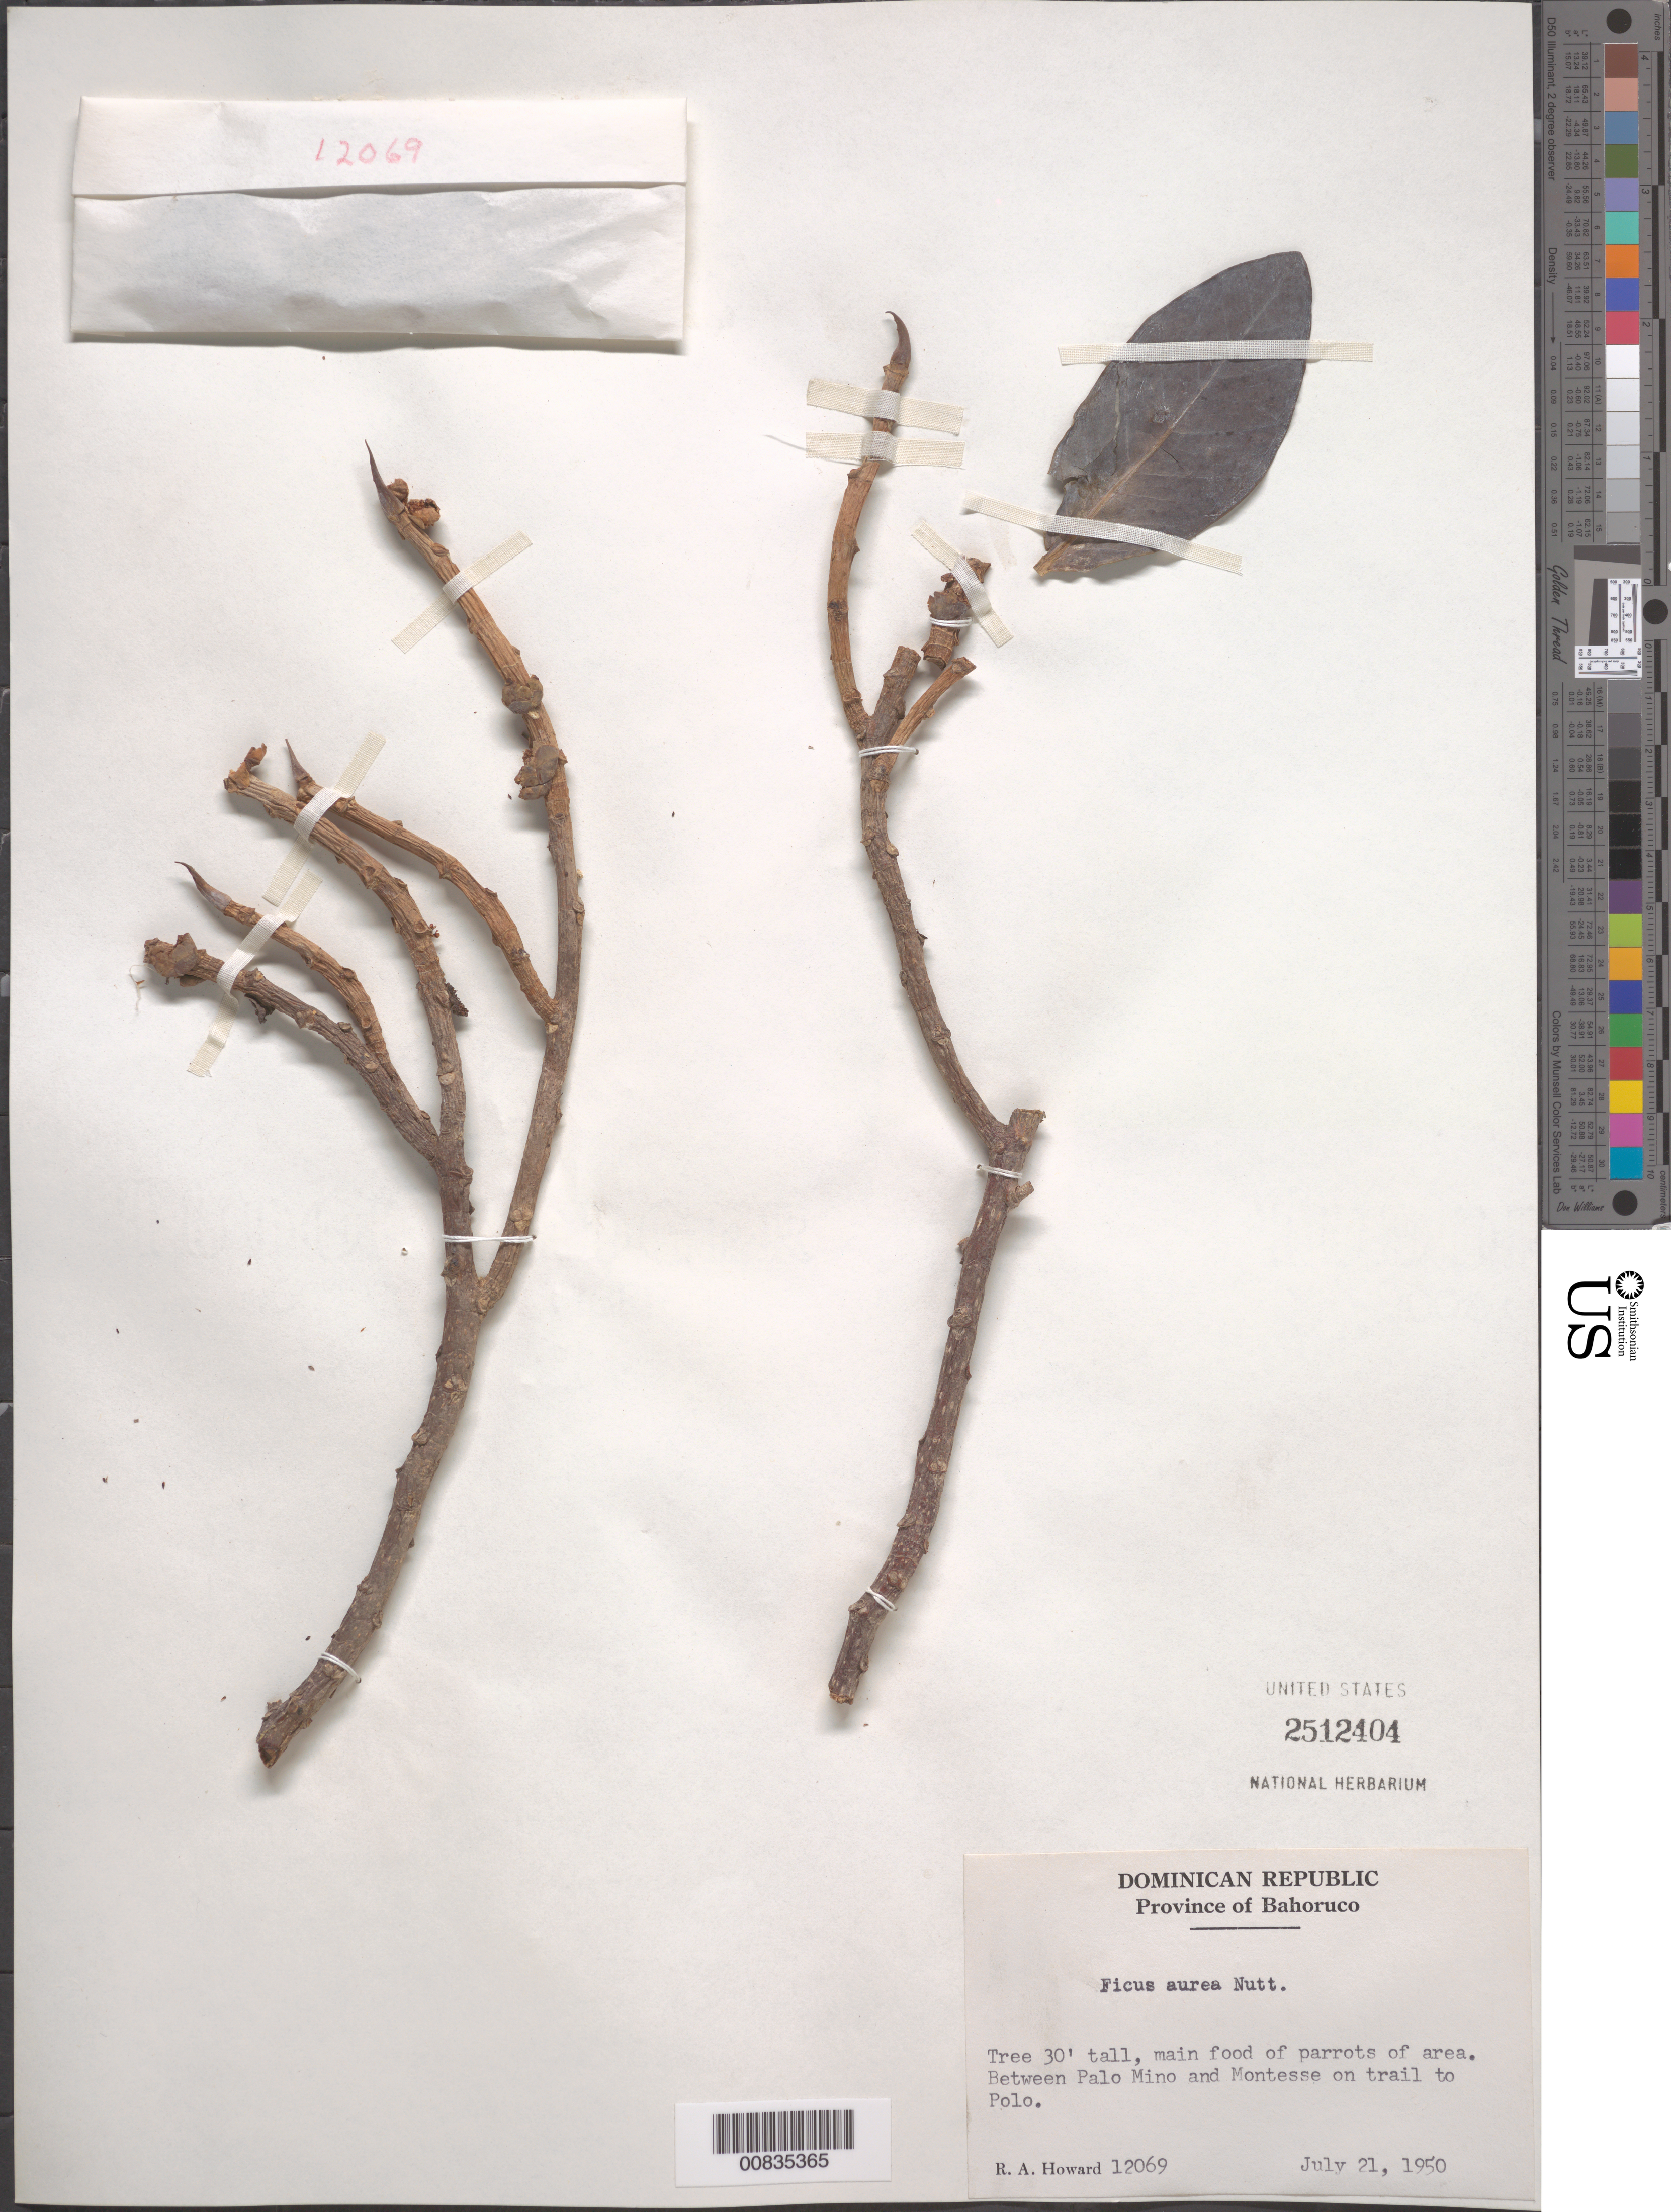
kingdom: Plantae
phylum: Tracheophyta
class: Magnoliopsida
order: Rosales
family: Moraceae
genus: Ficus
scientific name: Ficus aurea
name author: Nutt.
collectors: R. A. Howard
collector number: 12069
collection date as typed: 21 Jul 1950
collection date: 1950-07-21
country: Dominican Republic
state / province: Baoruco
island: Hispaniola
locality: Between Palo Mino and Montesse on trail to Polo.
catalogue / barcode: US 2512404